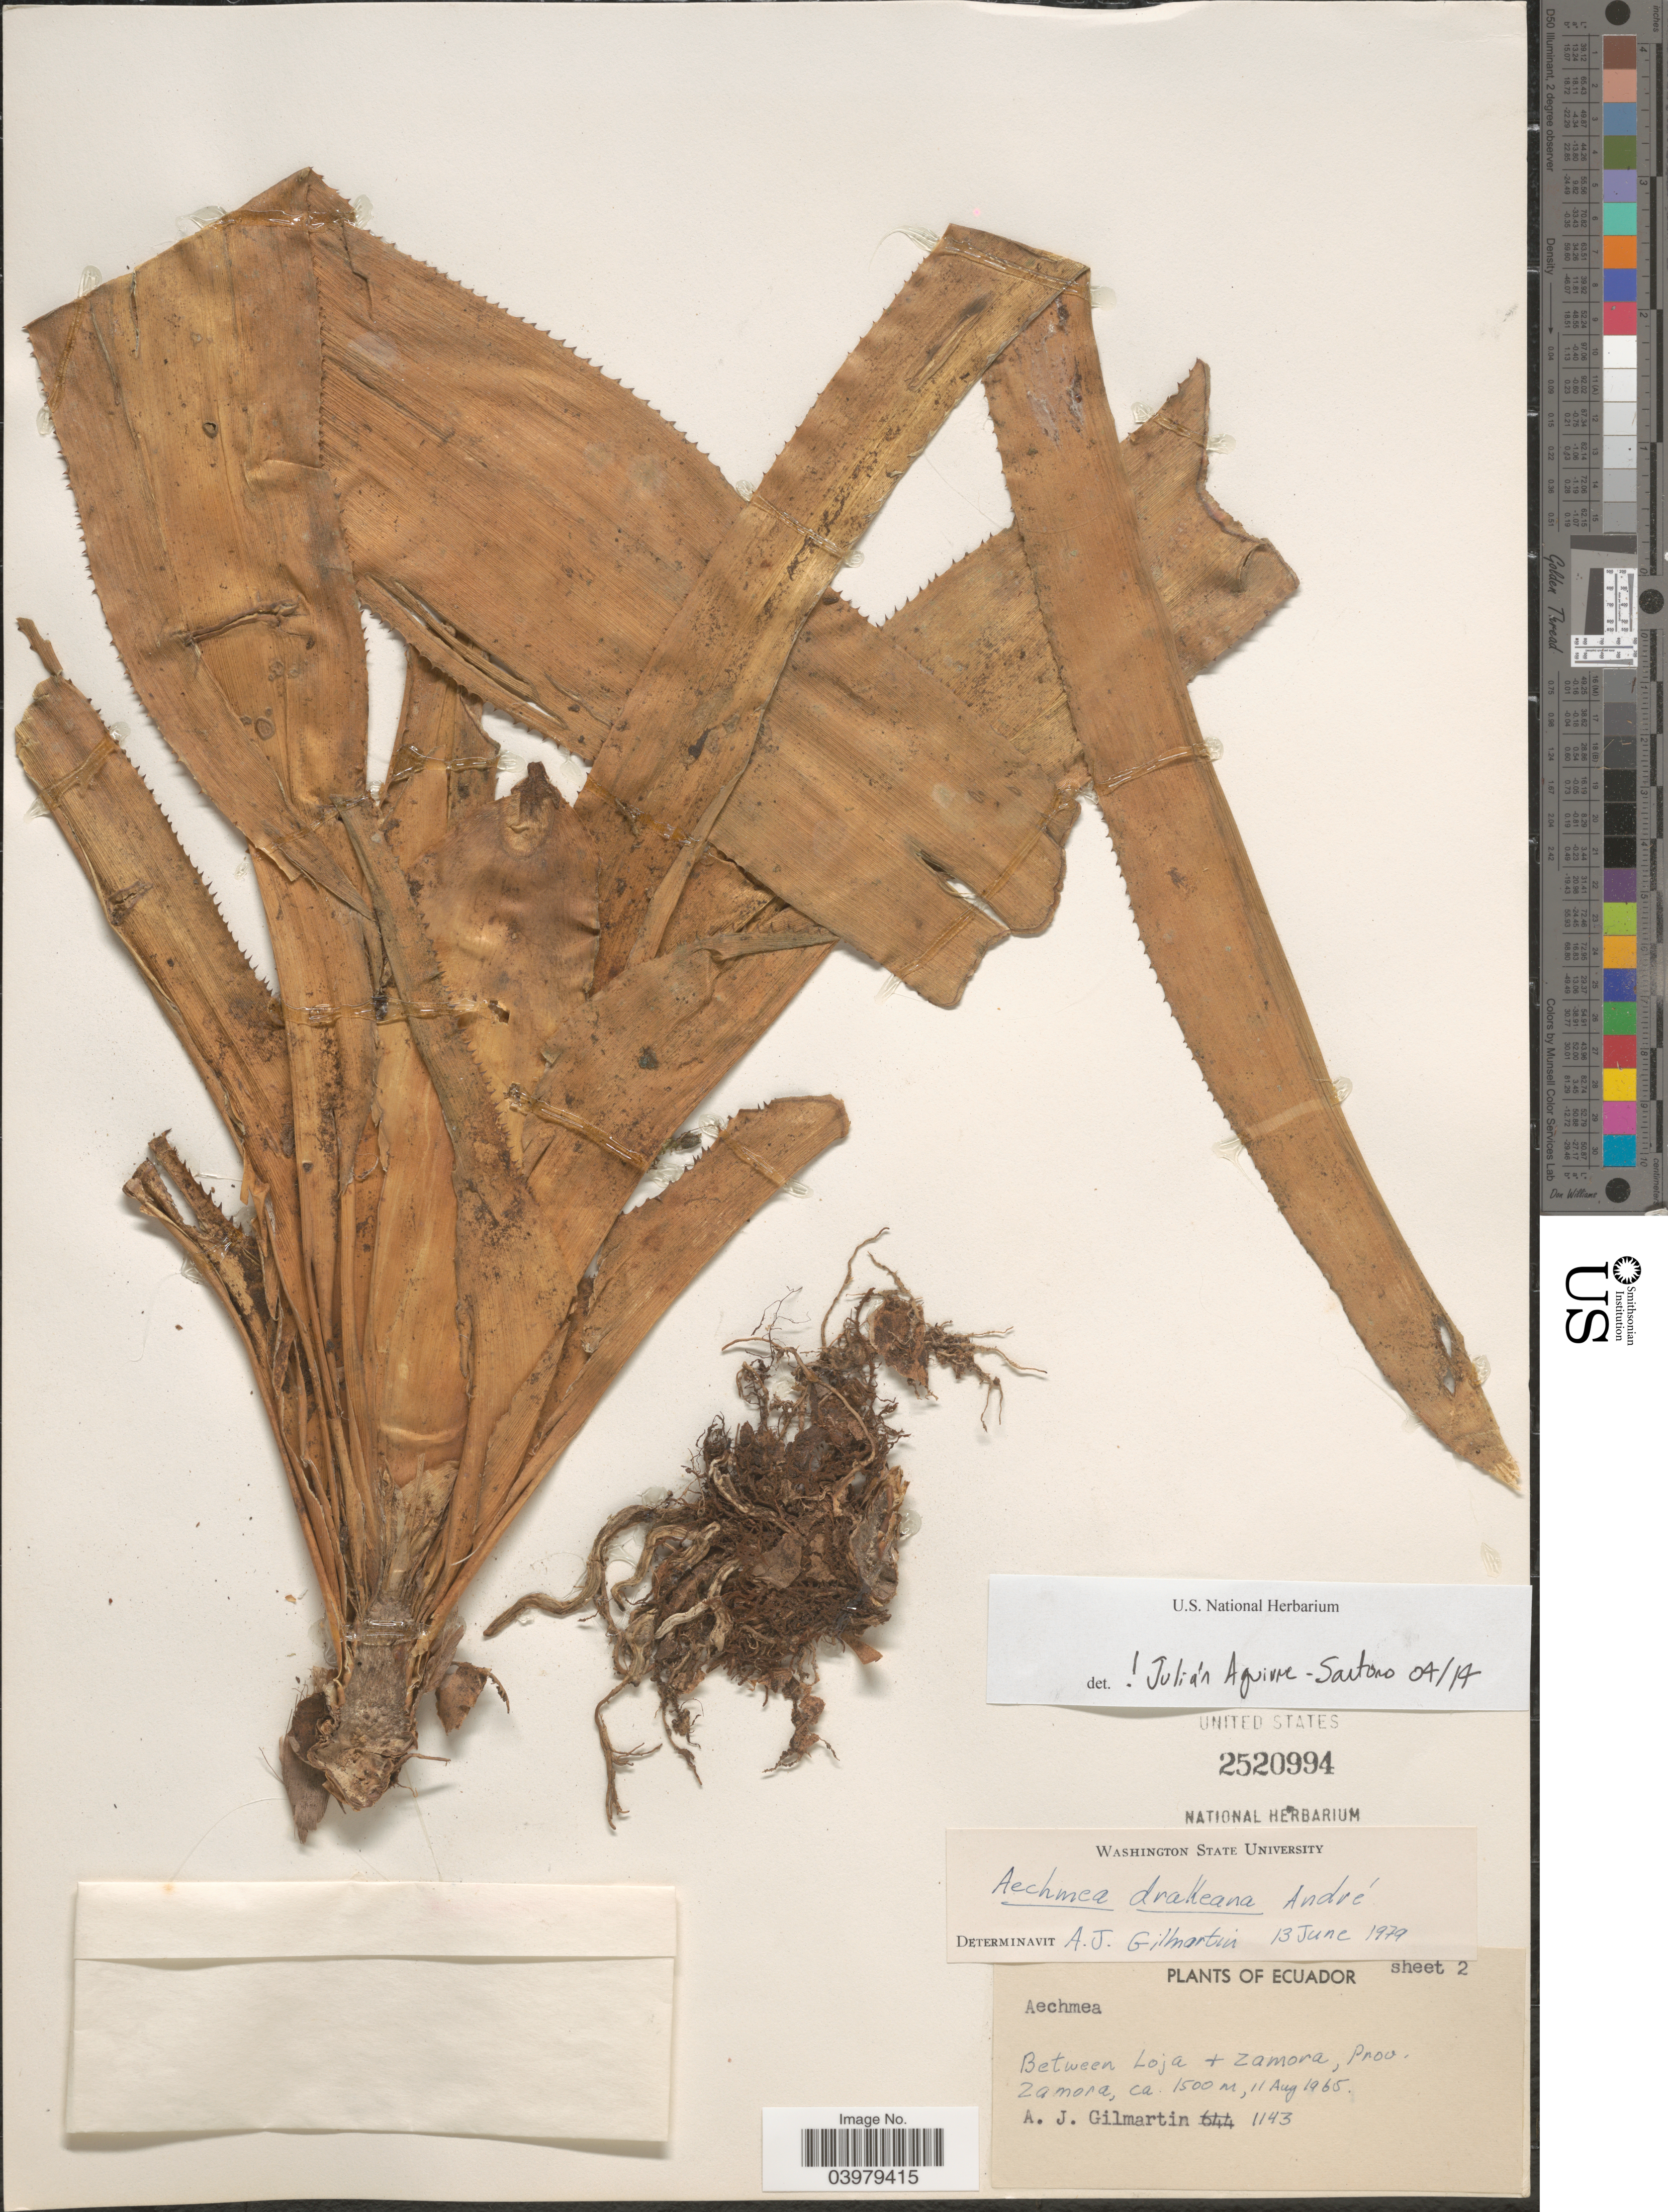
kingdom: Plantae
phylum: Tracheophyta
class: Liliopsida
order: Poales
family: Bromeliaceae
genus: Aechmea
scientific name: Aechmea drakeana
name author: André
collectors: A. J. Gilmartin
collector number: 1143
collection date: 1965-08-11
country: Ecuador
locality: Between Loja + Zamora, Prov. Zamora.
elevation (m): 1500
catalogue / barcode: US 2520994